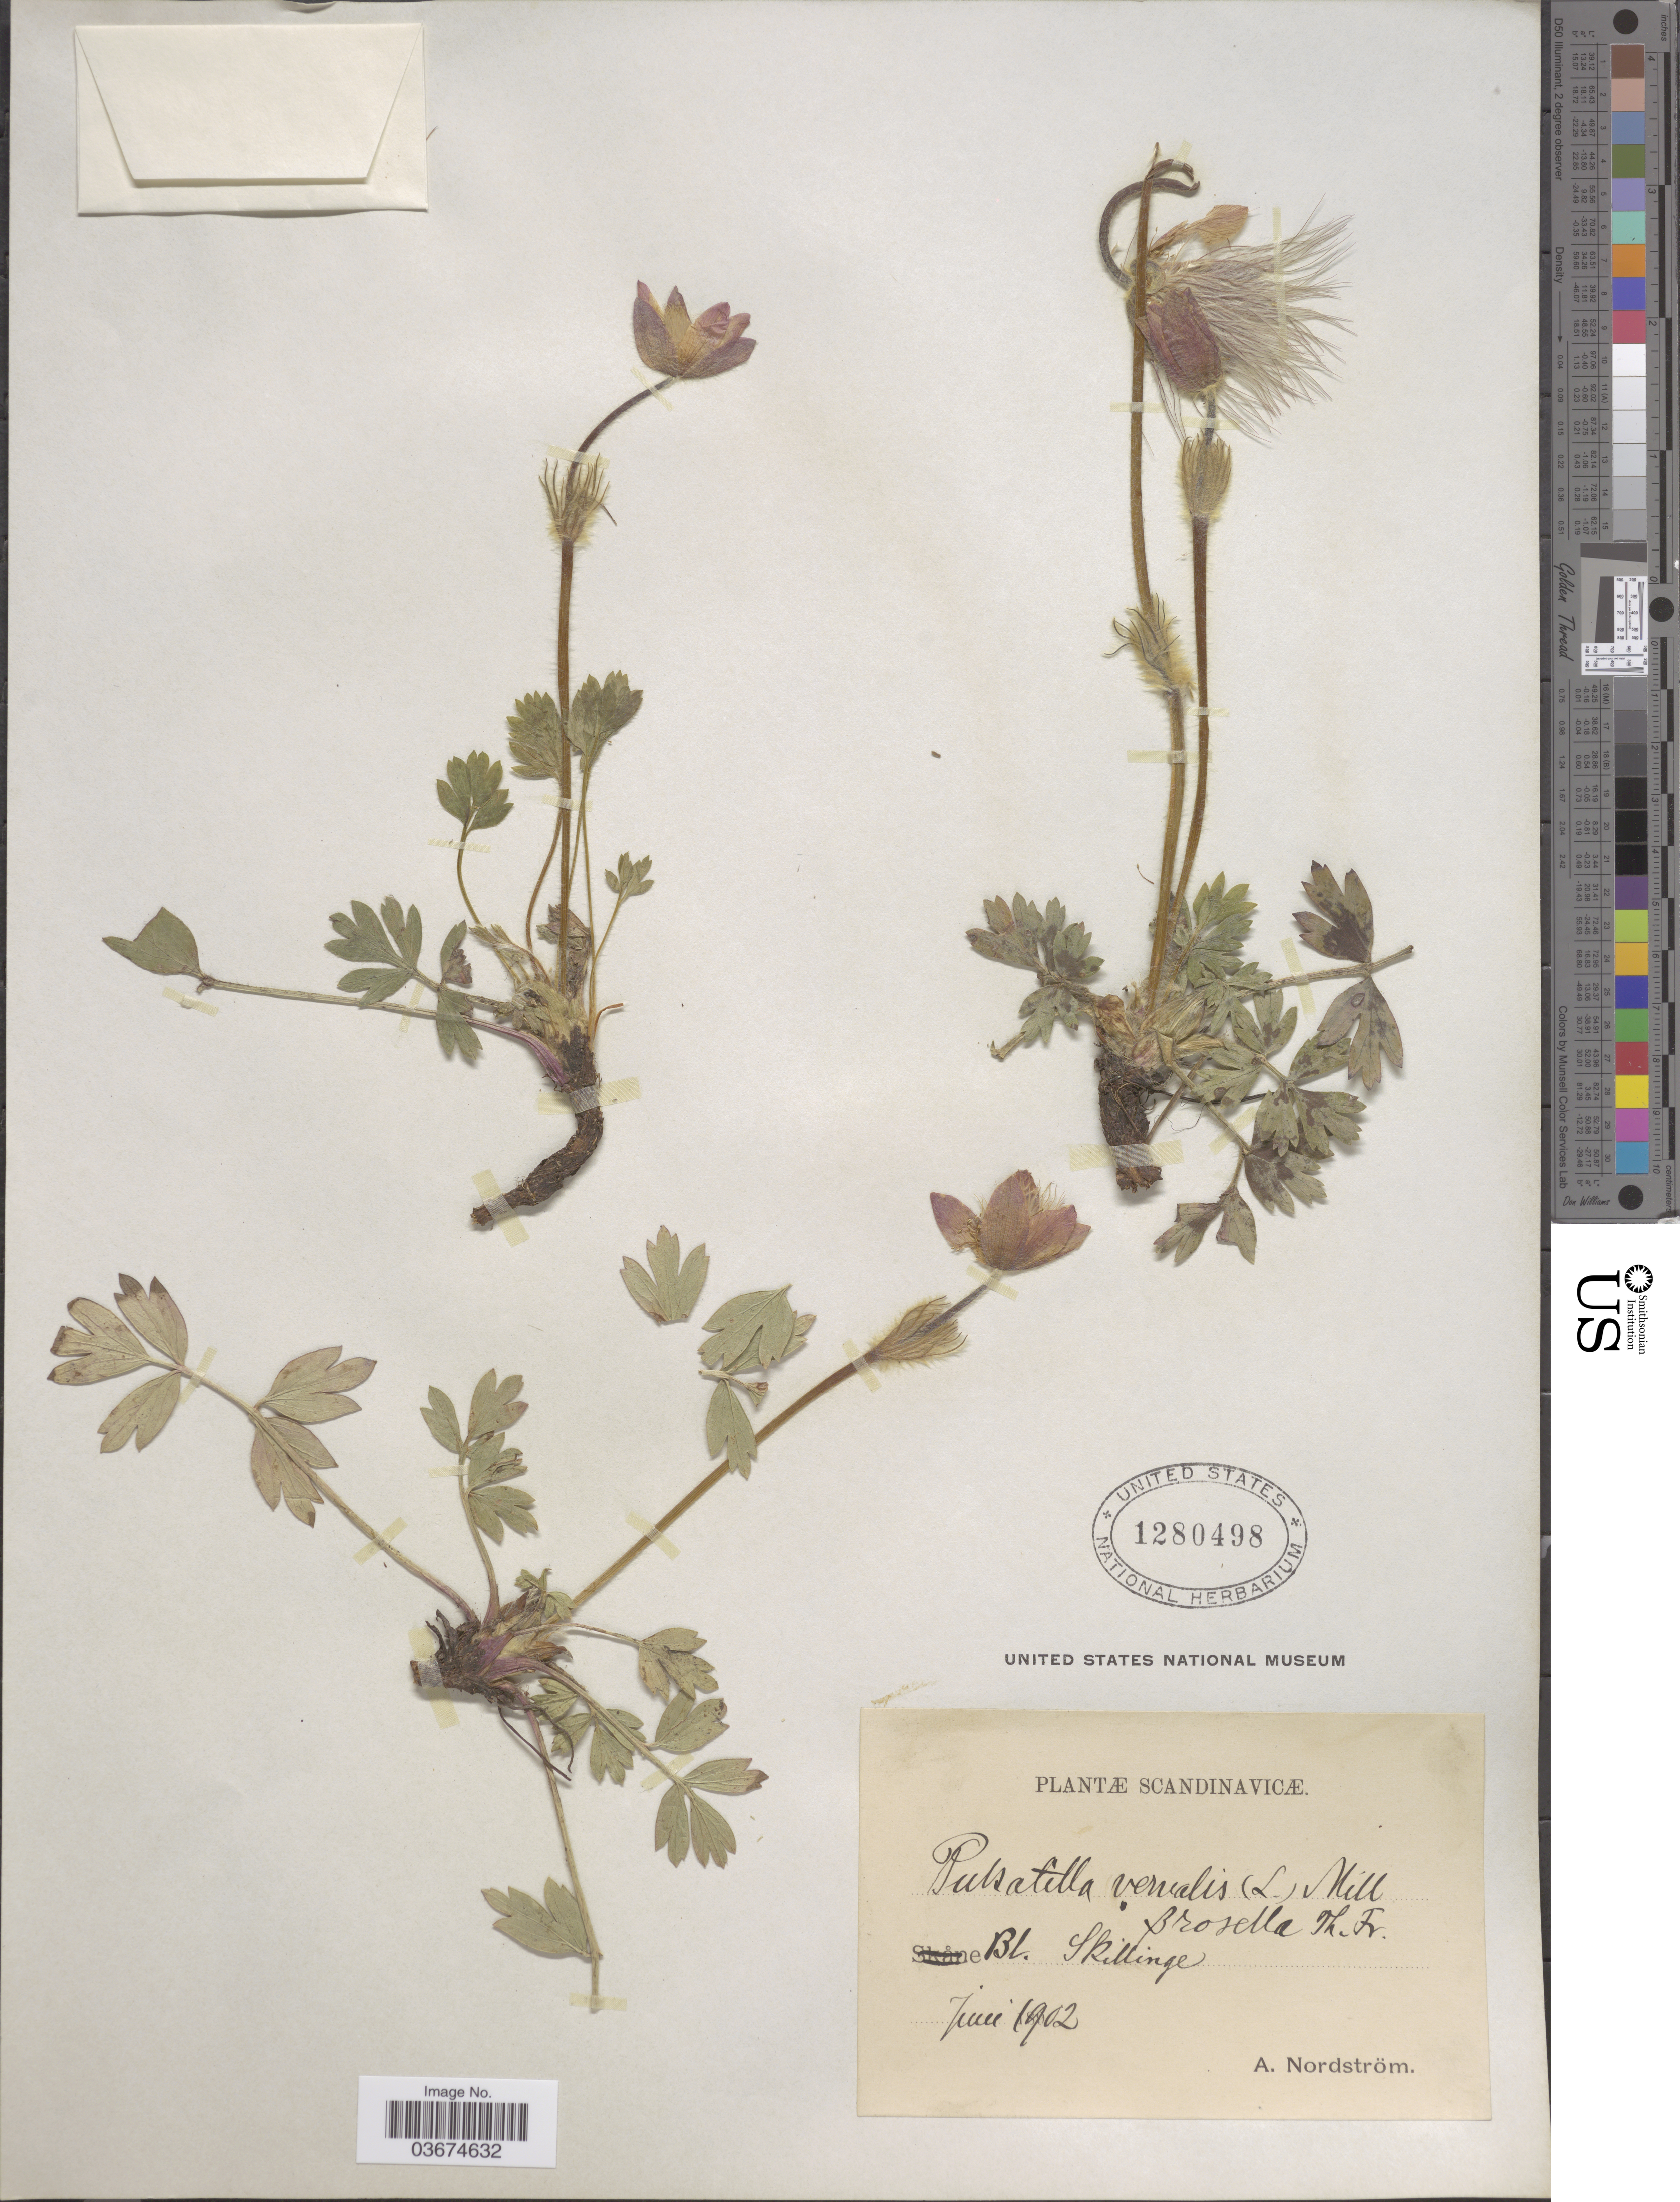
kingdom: Plantae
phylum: Tracheophyta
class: Magnoliopsida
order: Ranunculales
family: Ranunculaceae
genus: Pulsatilla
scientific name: Pulsatilla vernalis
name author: (L.) Mill.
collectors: A. Nordström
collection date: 1902-06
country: Sweden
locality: Scandinavicæ. Bl. Skillinge.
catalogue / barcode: US 1280498